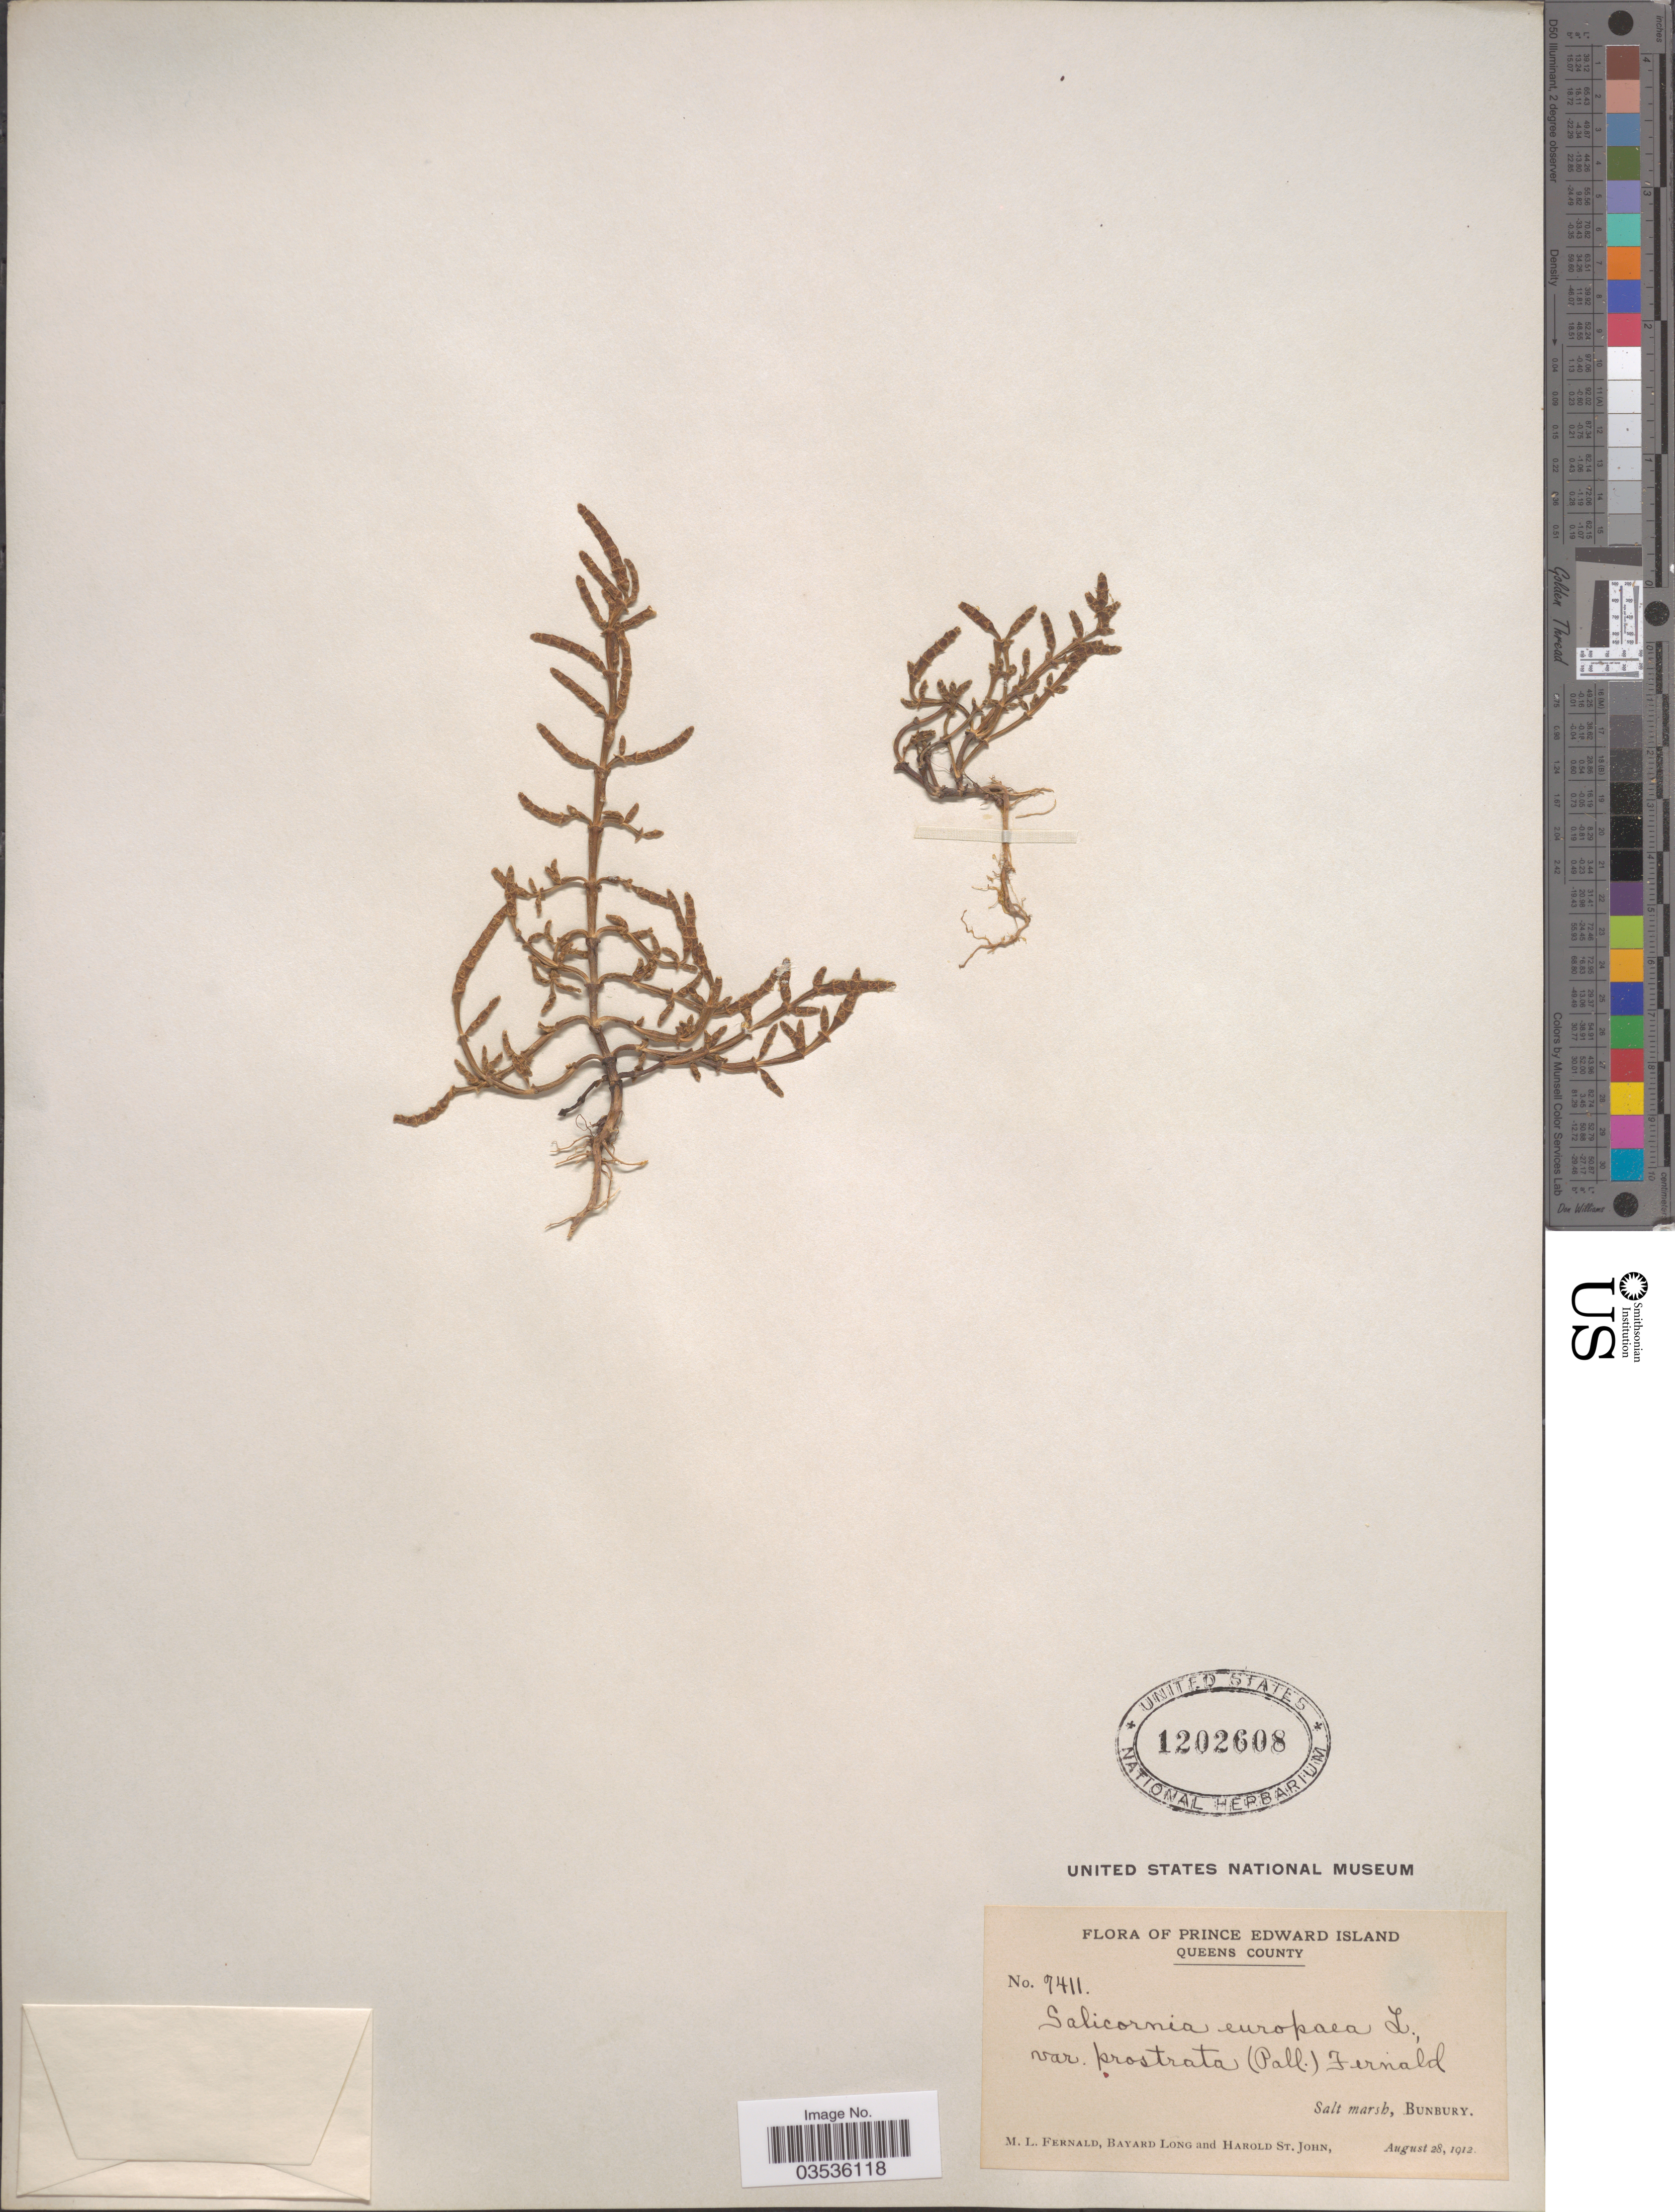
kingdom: Plantae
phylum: Tracheophyta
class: Magnoliopsida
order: Caryophyllales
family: Amaranthaceae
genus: Salicornia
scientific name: Salicornia europaea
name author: L.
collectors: M. L. Fernald, B. Long & H. St. John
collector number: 7411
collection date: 1912-08-28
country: Canada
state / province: Prince Edward Island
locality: Queens County. Bunbury.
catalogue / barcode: US 1202608